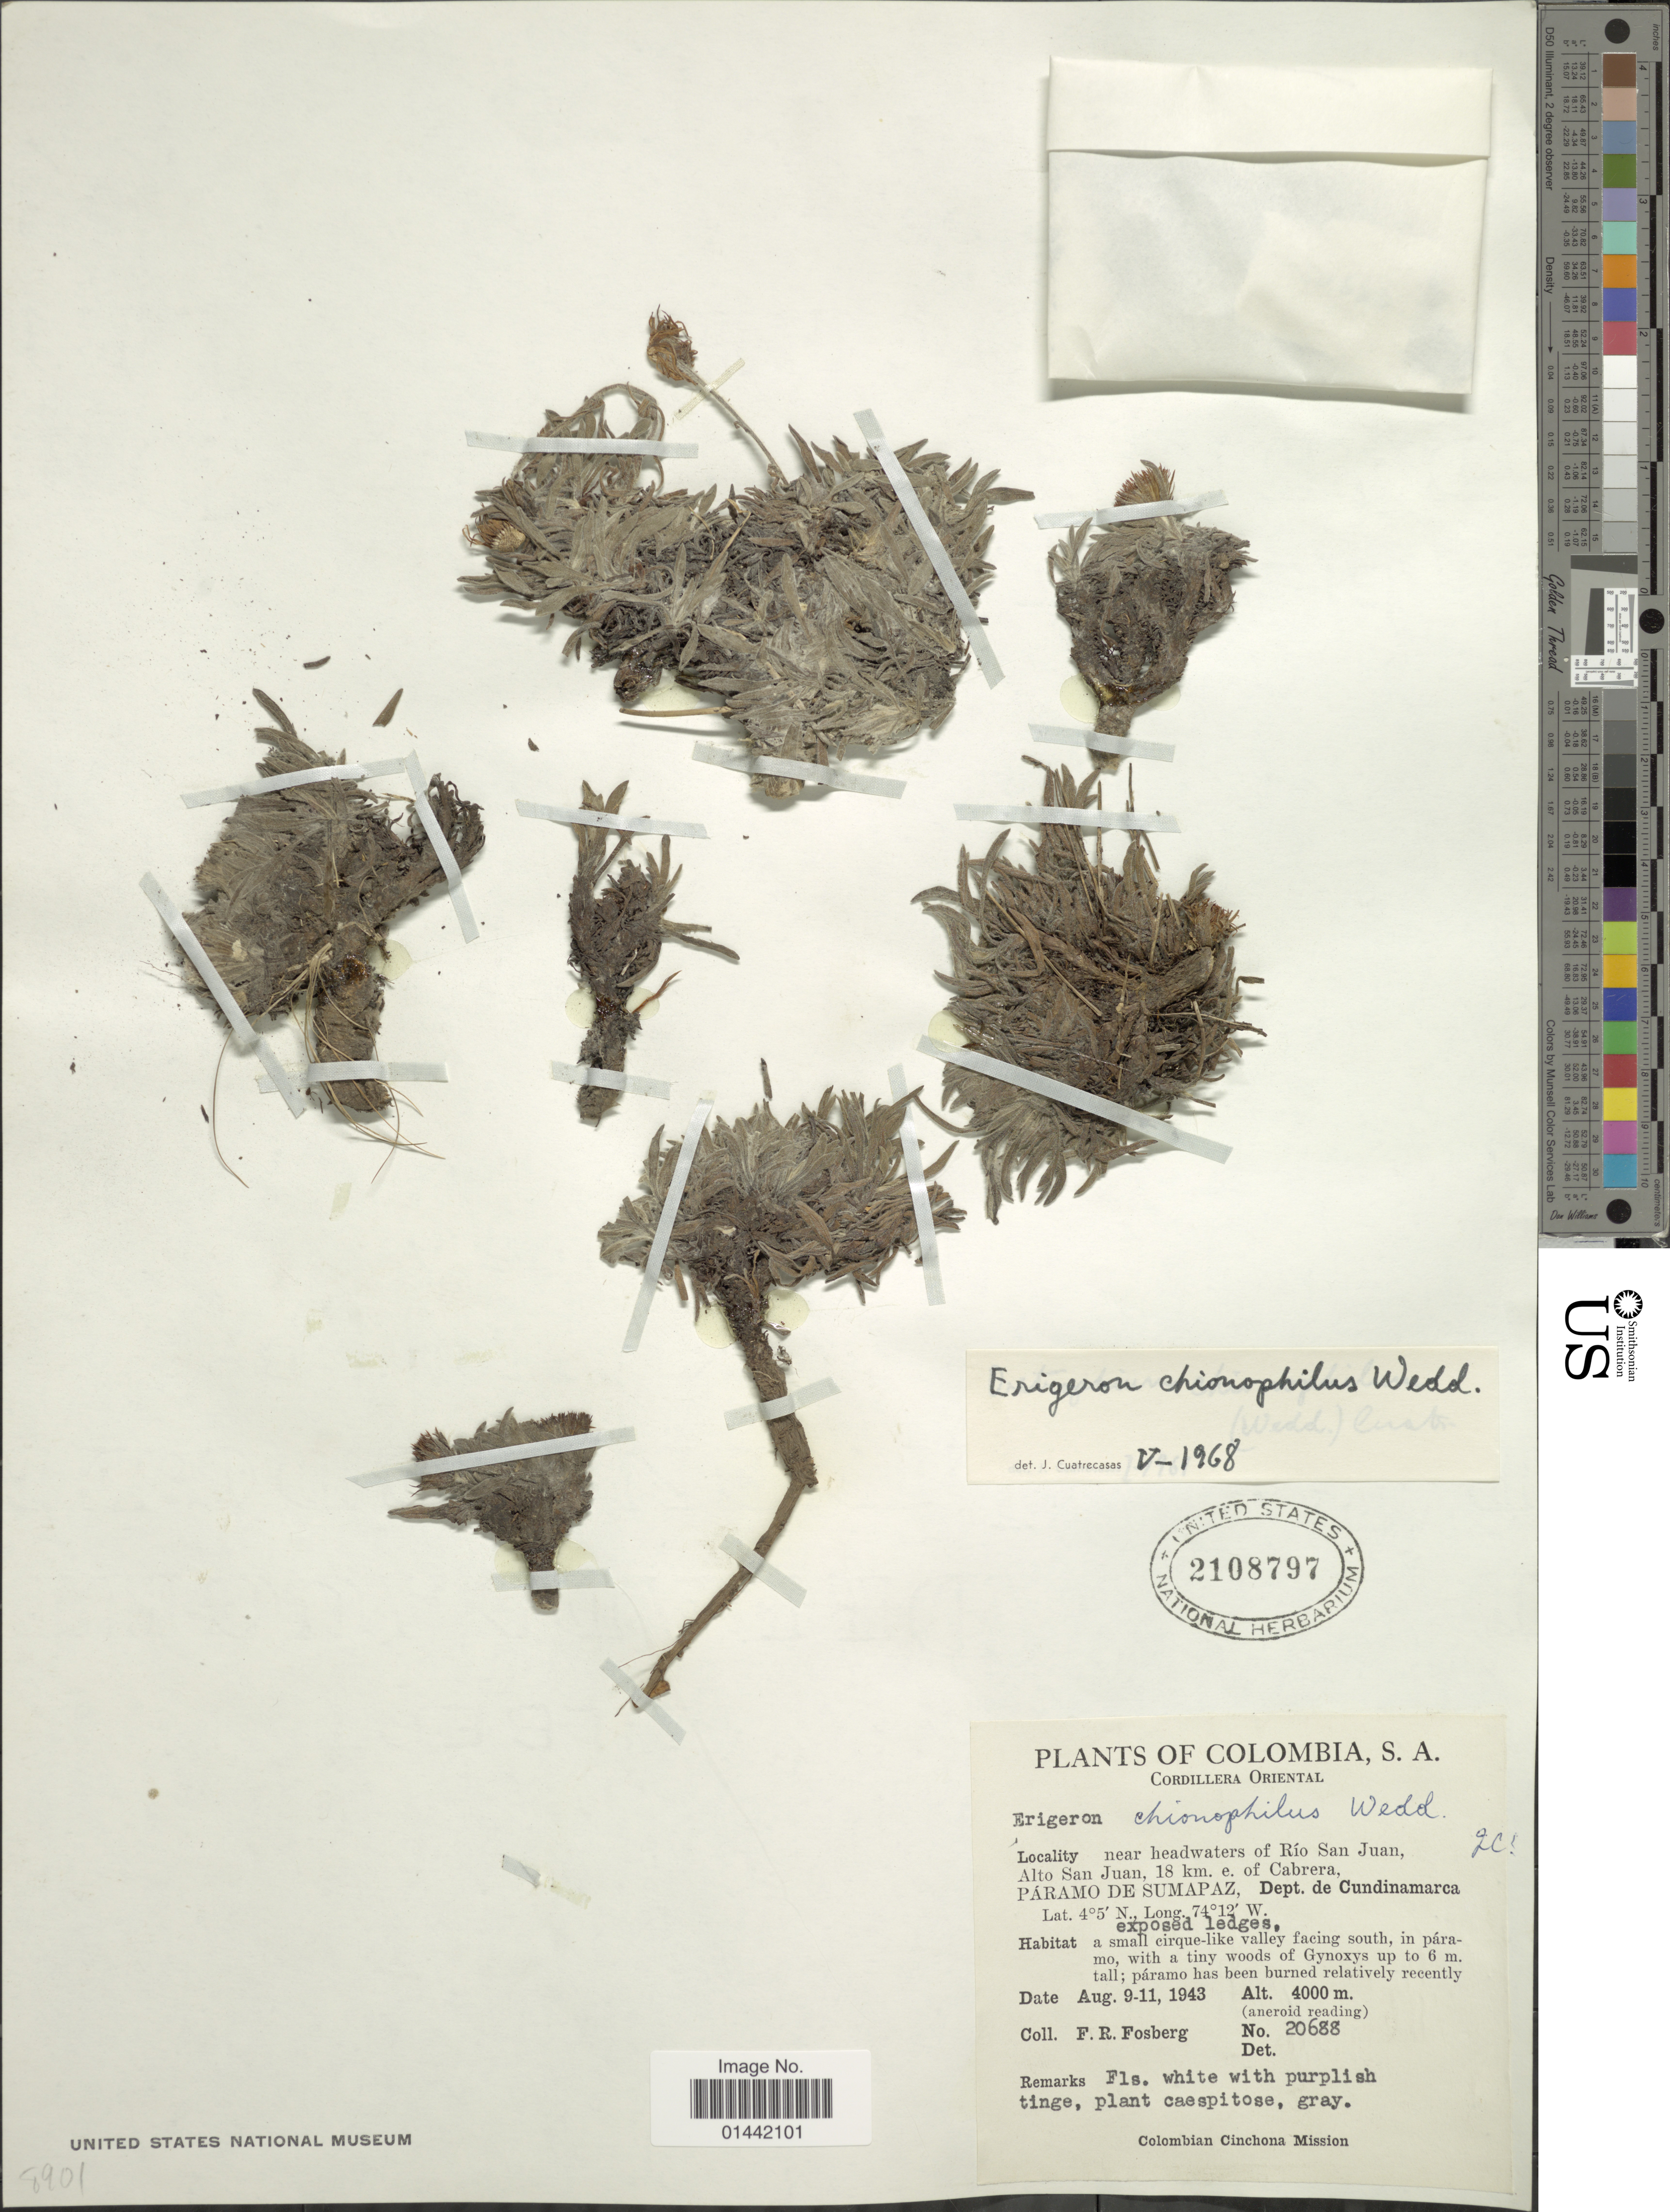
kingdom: Plantae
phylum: Tracheophyta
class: Magnoliopsida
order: Asterales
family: Asteraceae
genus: Erigeron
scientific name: Erigeron chionophilus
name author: Wedd.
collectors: F. R. Fosberg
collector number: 20688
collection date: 1943-08-09/1943-08-11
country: Colombia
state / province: Cundinamarca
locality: Near headwaters of Río San Juan, Alto San Juan, 189 km. e. of Cabrera, Páramo de Sumapaz, exposed ledges, a small cirque-like valley facing south, in páramo, with a tiny woods of Gynoxys; páramo has been burned relatively recently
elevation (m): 4000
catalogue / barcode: US 2108797